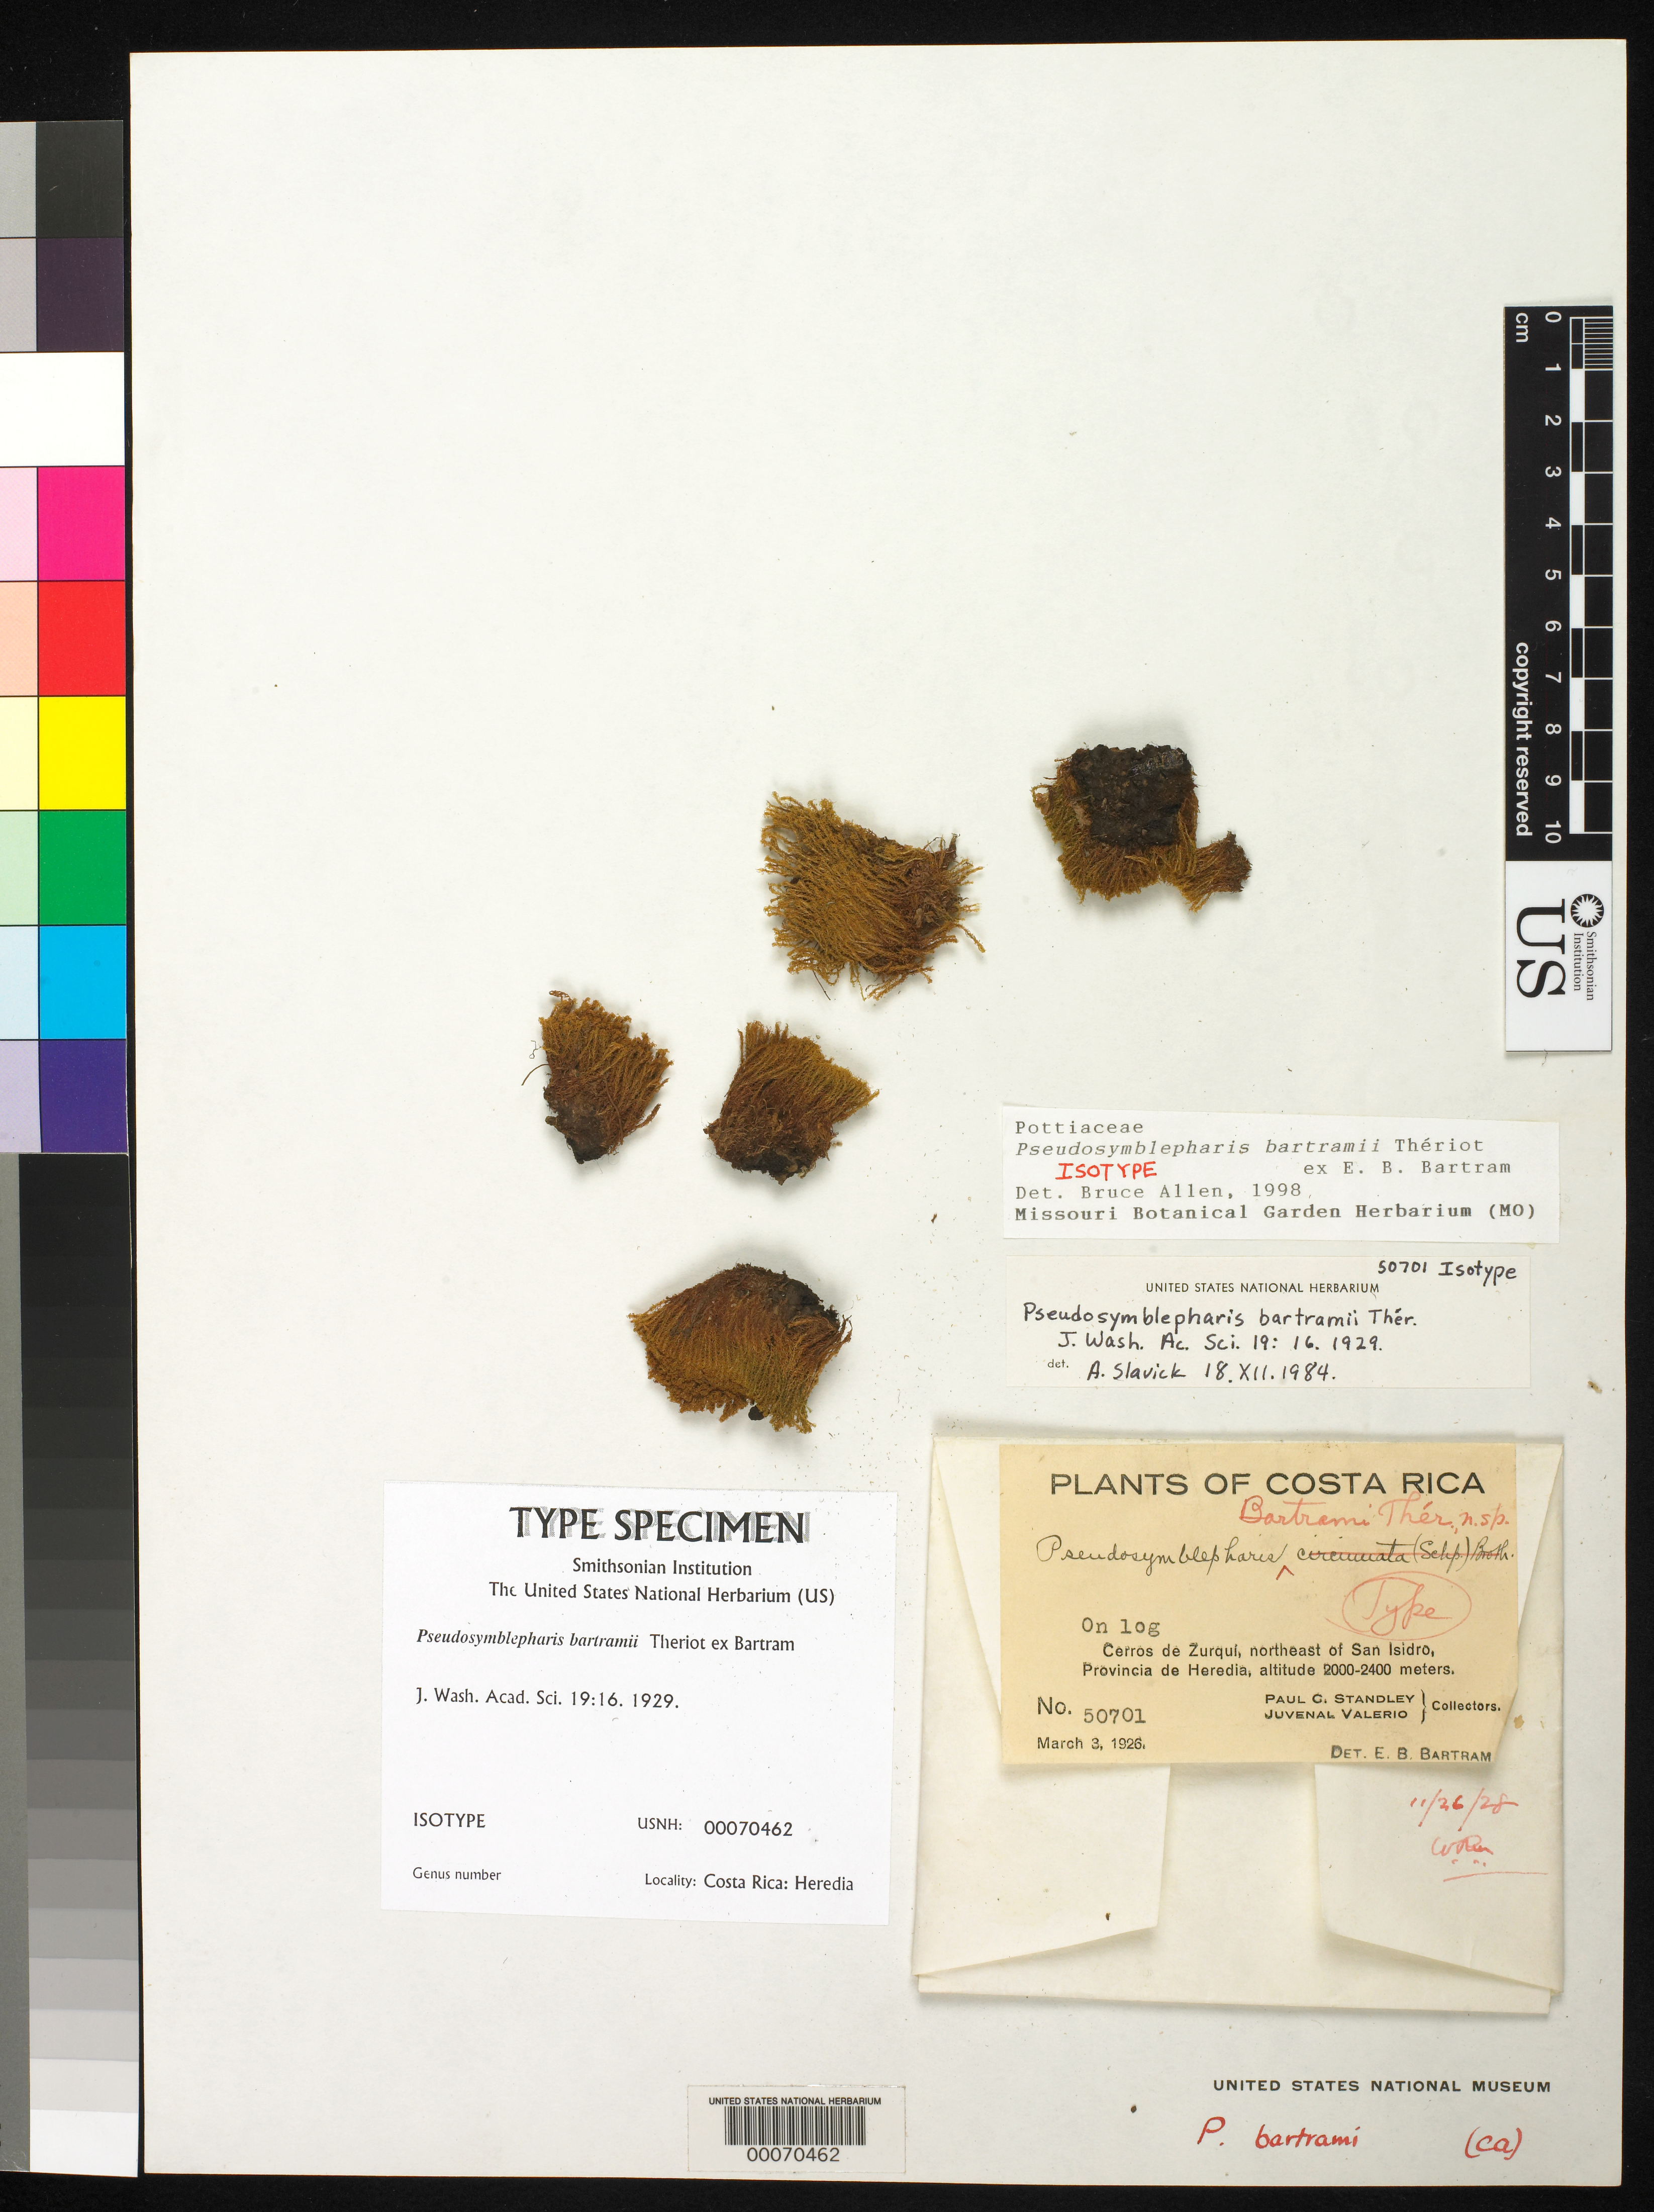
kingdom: Plantae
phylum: Bryophyta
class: Bryopsida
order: Pottiales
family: Pottiaceae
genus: Pseudosymblepharis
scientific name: Pseudosymblepharis bartramii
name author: Thér. ex E.B. Bartram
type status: Isolectotype; Type Collection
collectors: P. C. Standley & J. Valerio R.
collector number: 50701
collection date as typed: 03 Mar 1926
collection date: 1926-03-03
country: Costa Rica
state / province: Heredia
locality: Cerros de Zurqui, NE of San Isidro.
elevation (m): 2000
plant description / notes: Specimen annotated as isotype by A. Slavick (1984), B. Allen (1998), and M. Alonso (2018). Protologue does not explicitly designate a holotype but specimen is annotated as "Type", apparently by Thériot (name validated by Bartram). Menzel (1992) cites holotype at FH-Bartram, probably to be considered an effective lectotypification.